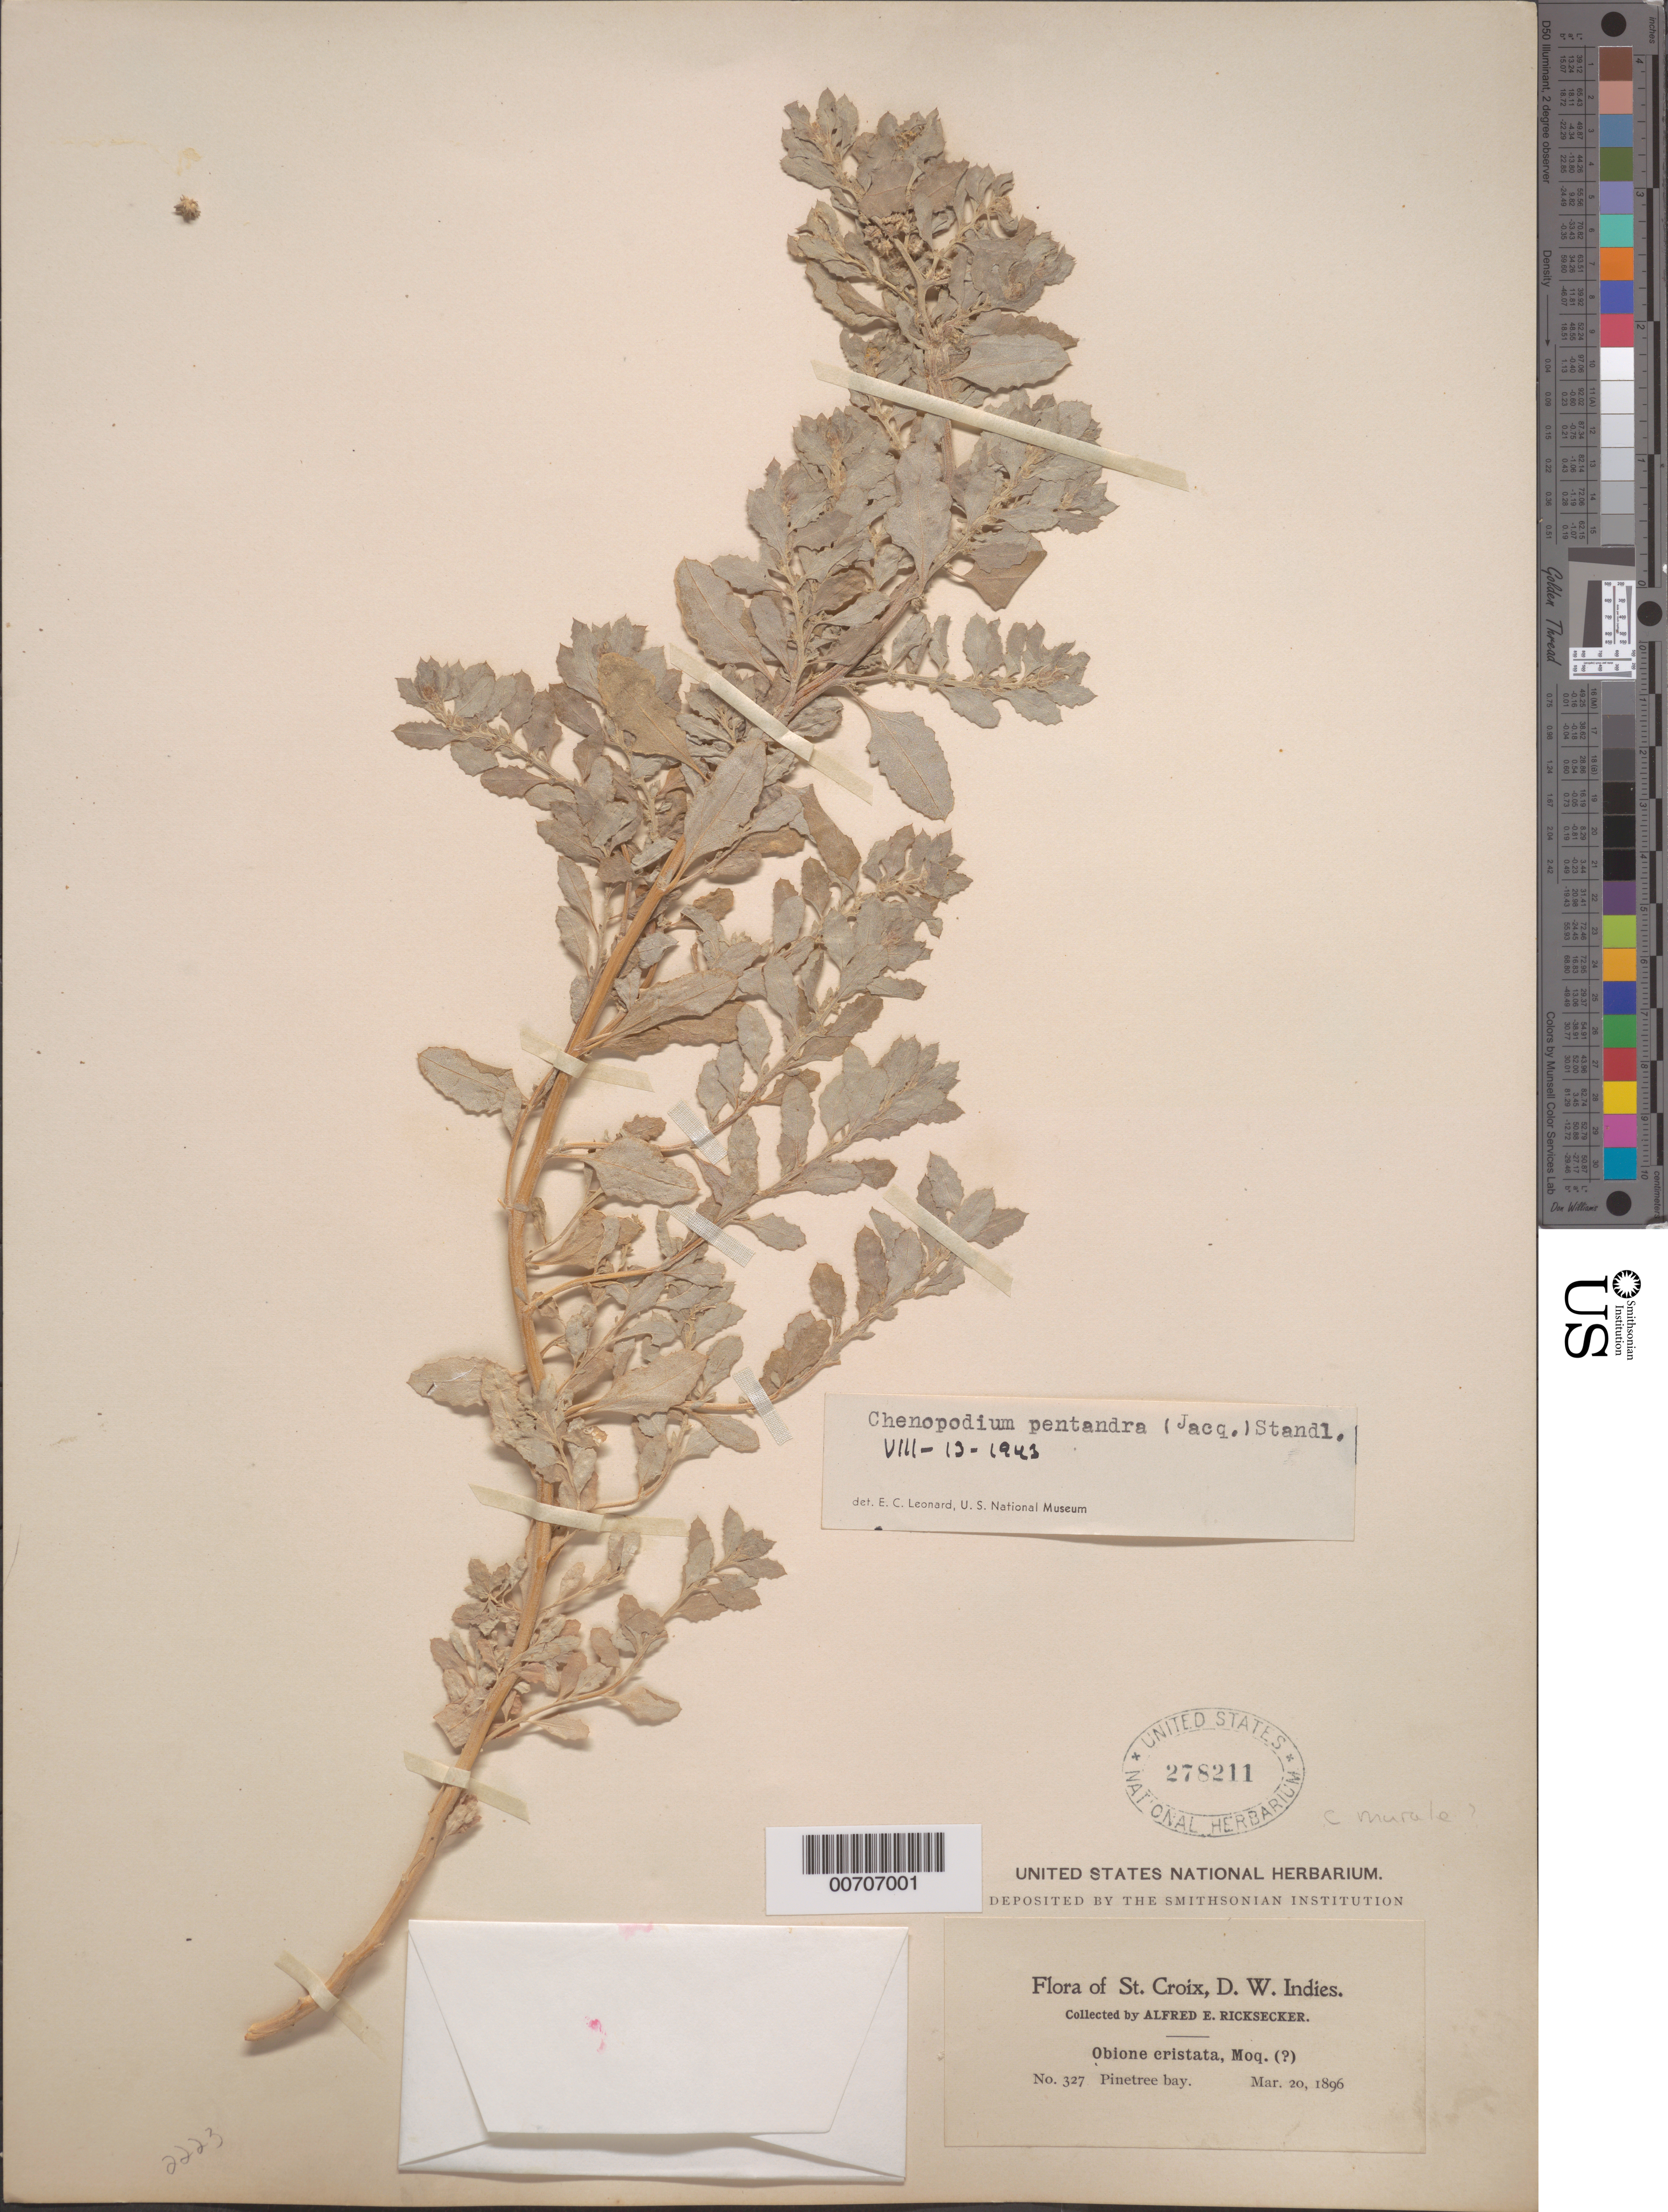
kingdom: Plantae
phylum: Tracheophyta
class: Magnoliopsida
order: Caryophyllales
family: Amaranthaceae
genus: Chenopodium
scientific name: Chenopodium pentandra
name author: (Jacq.) Standl.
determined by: Leonard, Emery C., (US)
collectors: A. E. Ricksecker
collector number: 327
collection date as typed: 20 Mar 1896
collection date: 1896-03-20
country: U.S. Virgin Islands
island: St. Croix Island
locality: Pinetree Bay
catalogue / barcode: US 278211